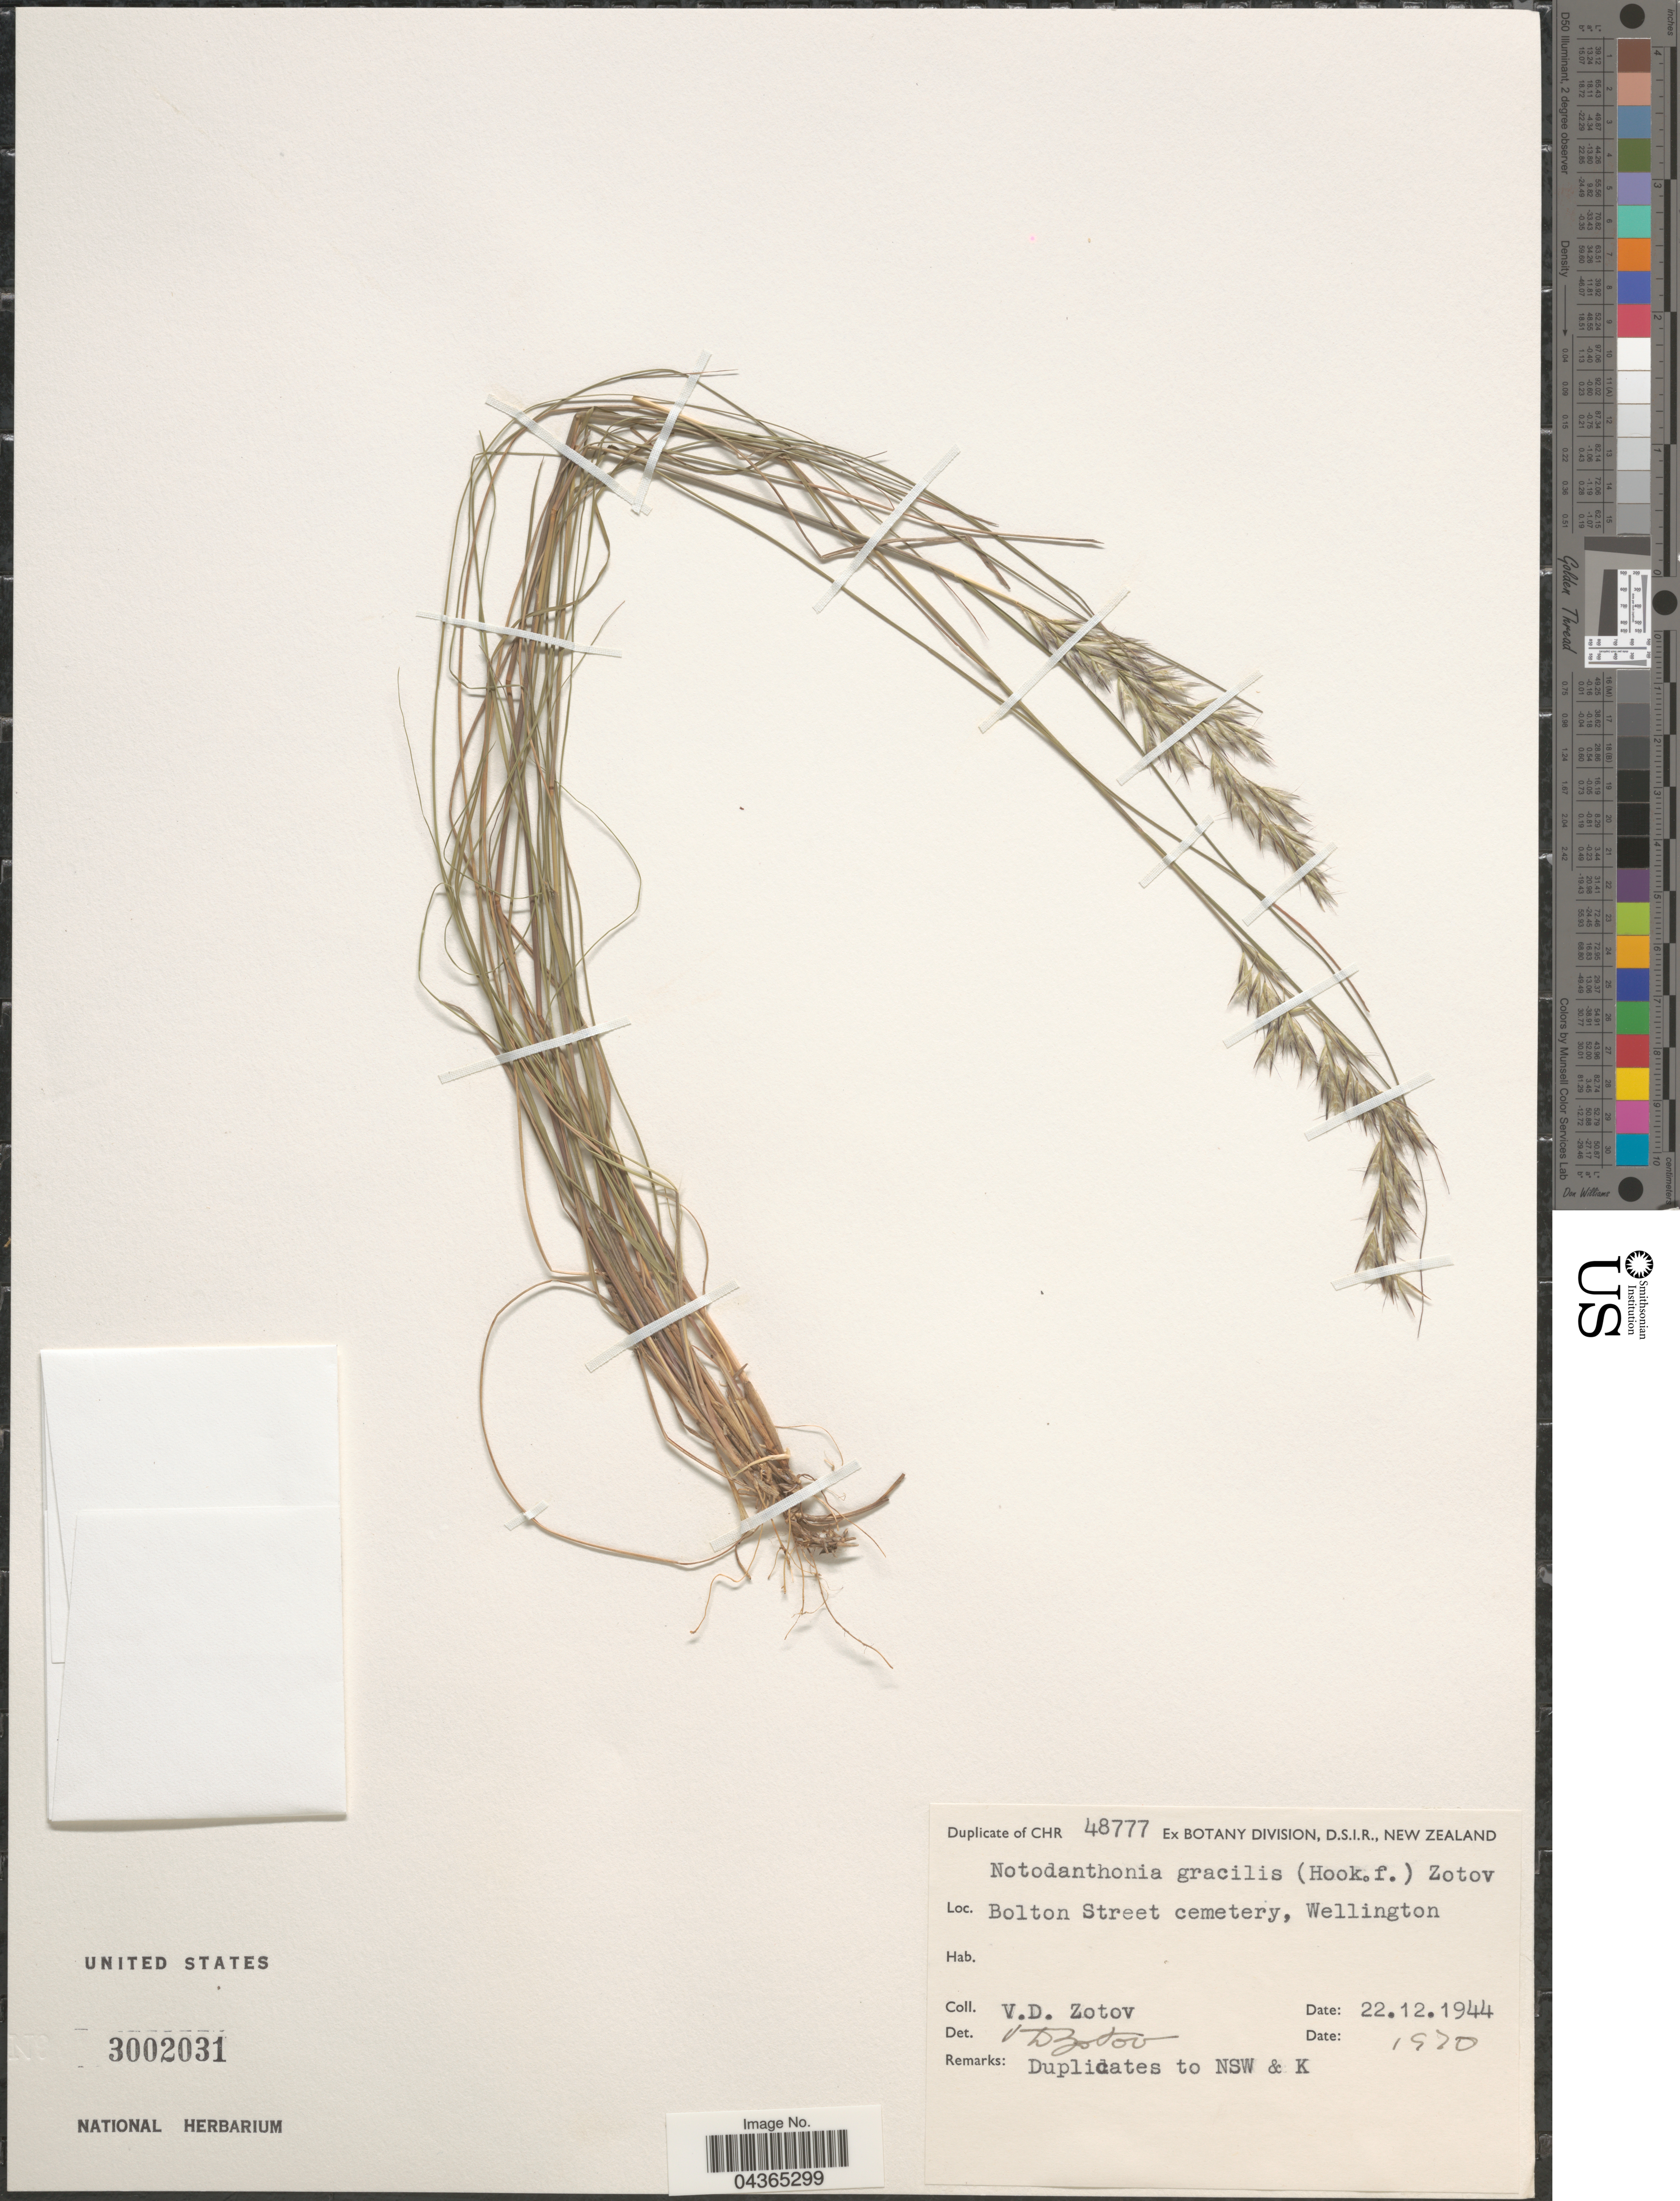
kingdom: Plantae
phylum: Tracheophyta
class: Liliopsida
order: Poales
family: Poaceae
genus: Rytidosperma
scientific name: Rytidosperma gracile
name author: (Hook. f.) Connor & Edgar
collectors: V. Zotov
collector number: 48777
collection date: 1944-12-22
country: New Zealand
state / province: Wellington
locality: Bolton Street cemetery.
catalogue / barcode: US 3002031